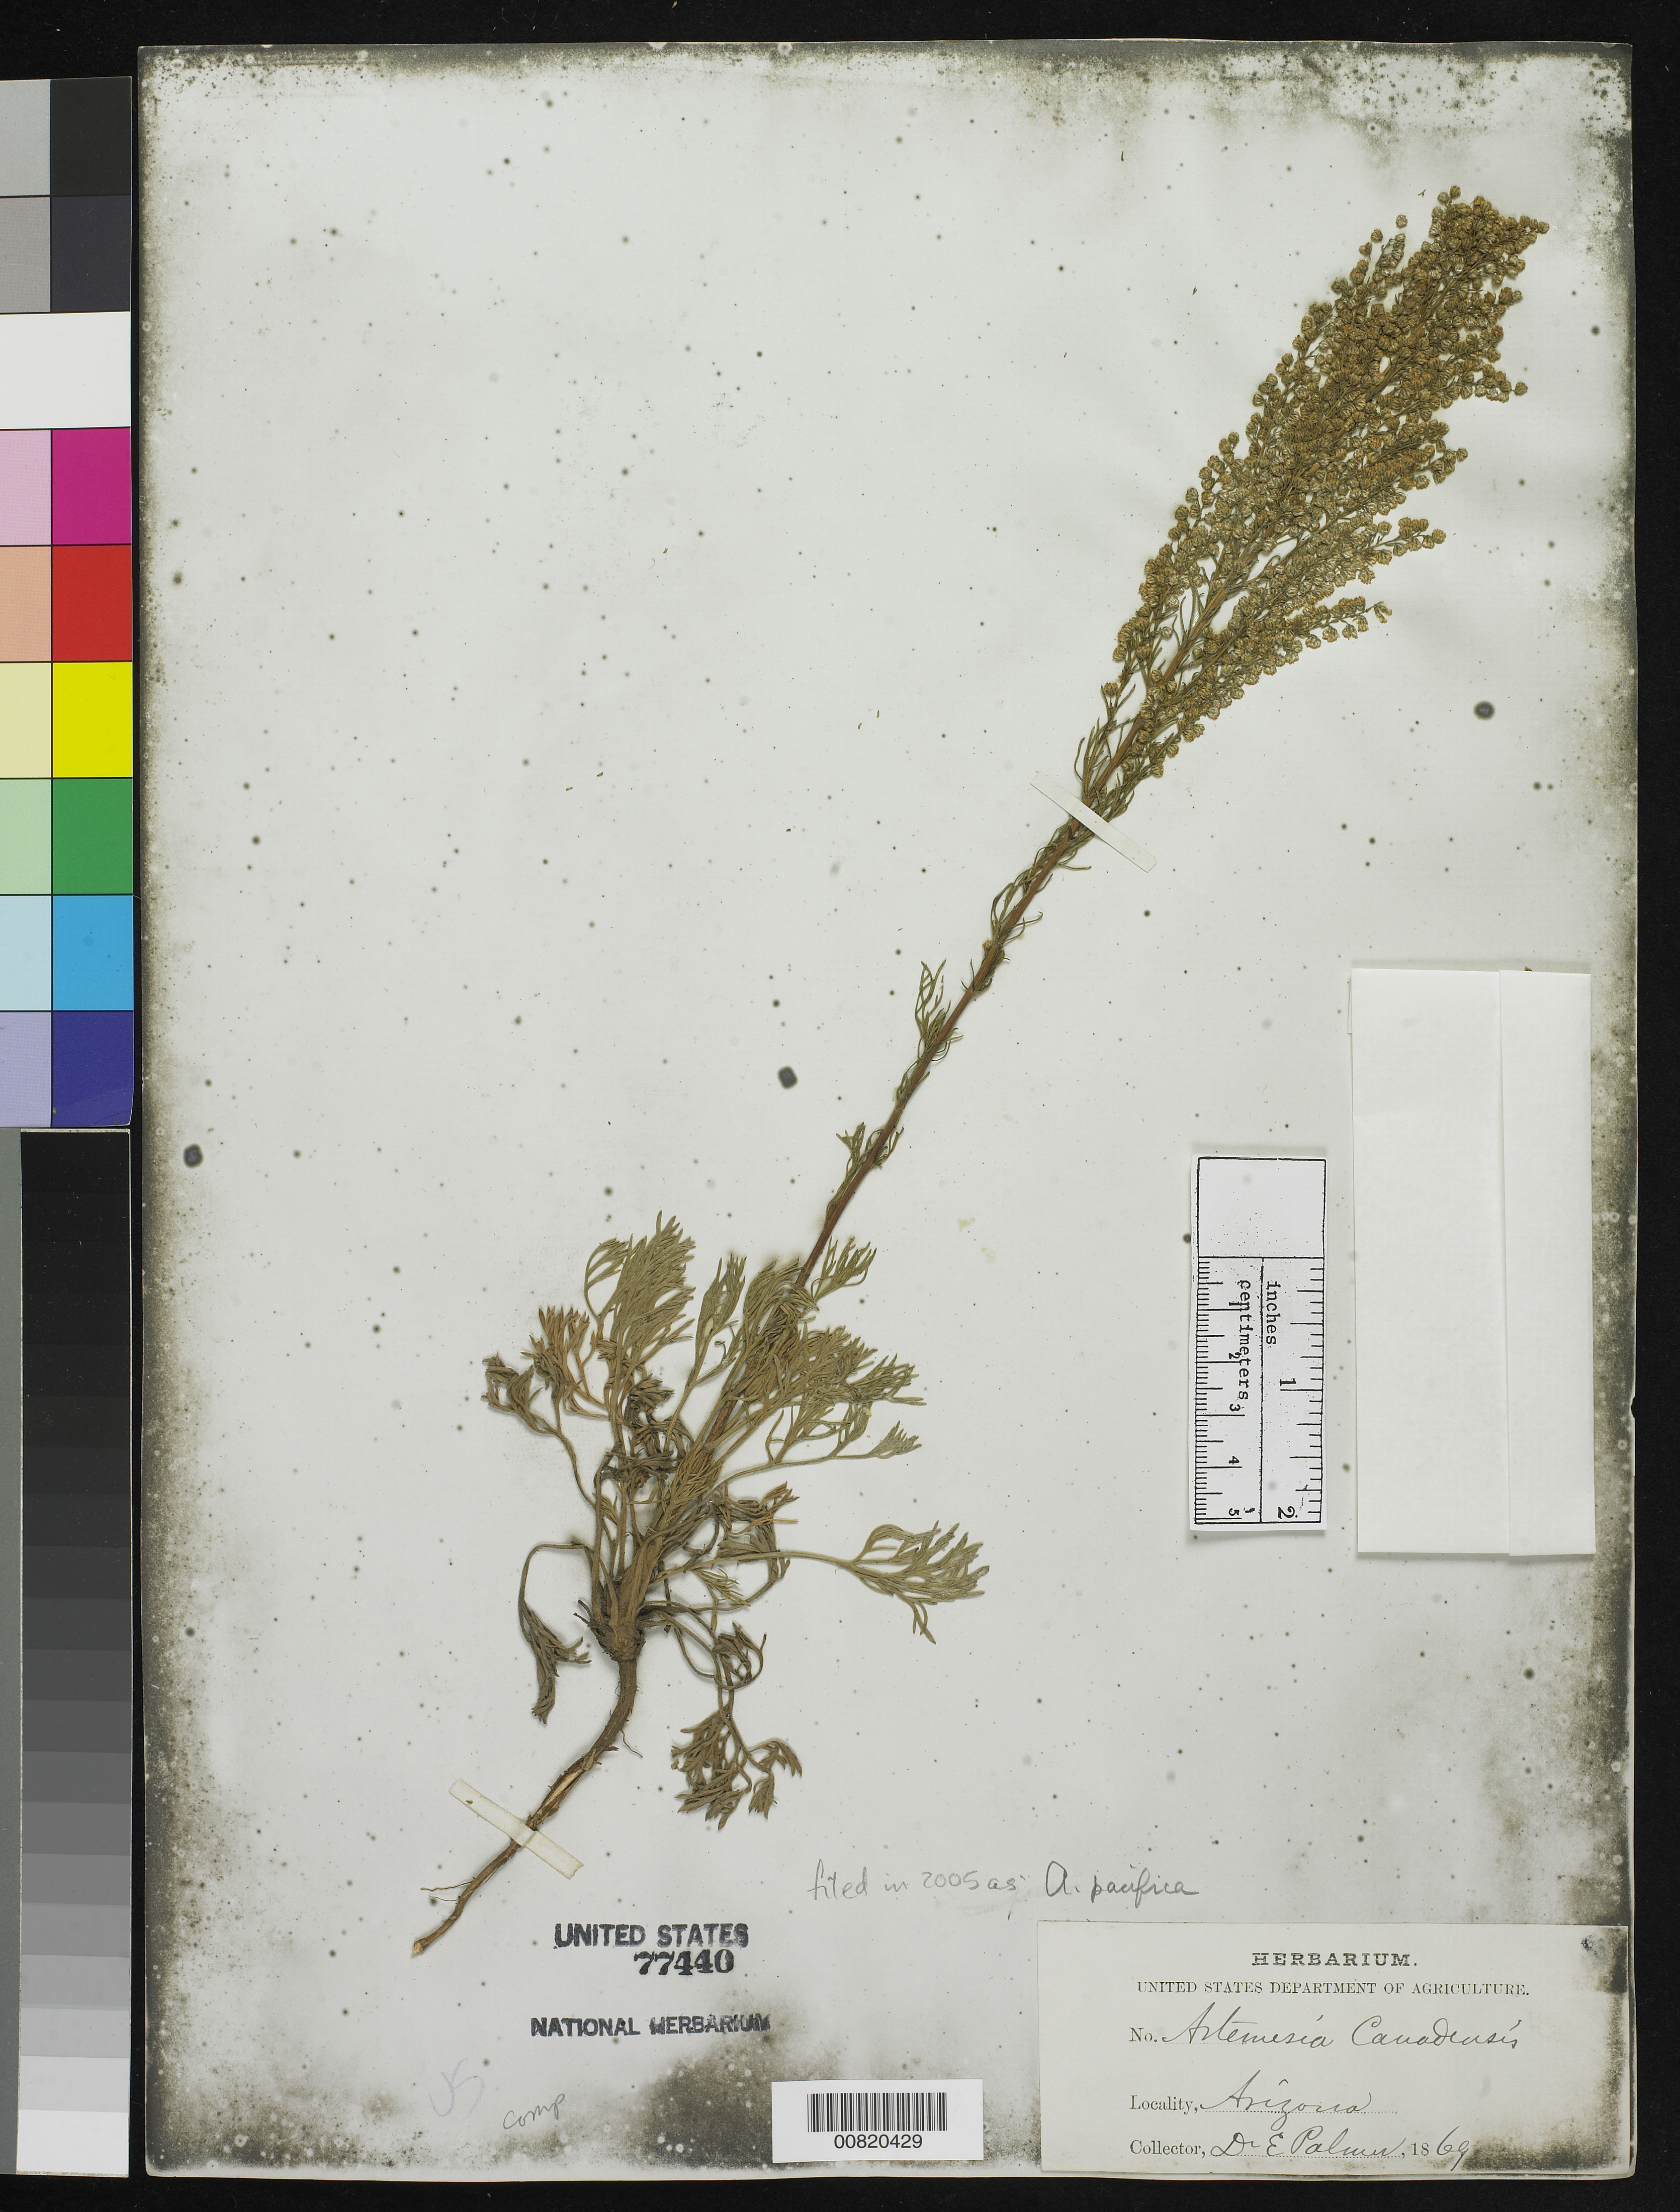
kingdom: Plantae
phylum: Tracheophyta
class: Magnoliopsida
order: Asterales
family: Asteraceae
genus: Artemisia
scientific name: Artemisia pacifica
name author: Nutt.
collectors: E. Palmer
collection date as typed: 1869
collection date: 1869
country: United States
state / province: Arizona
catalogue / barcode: US 77440